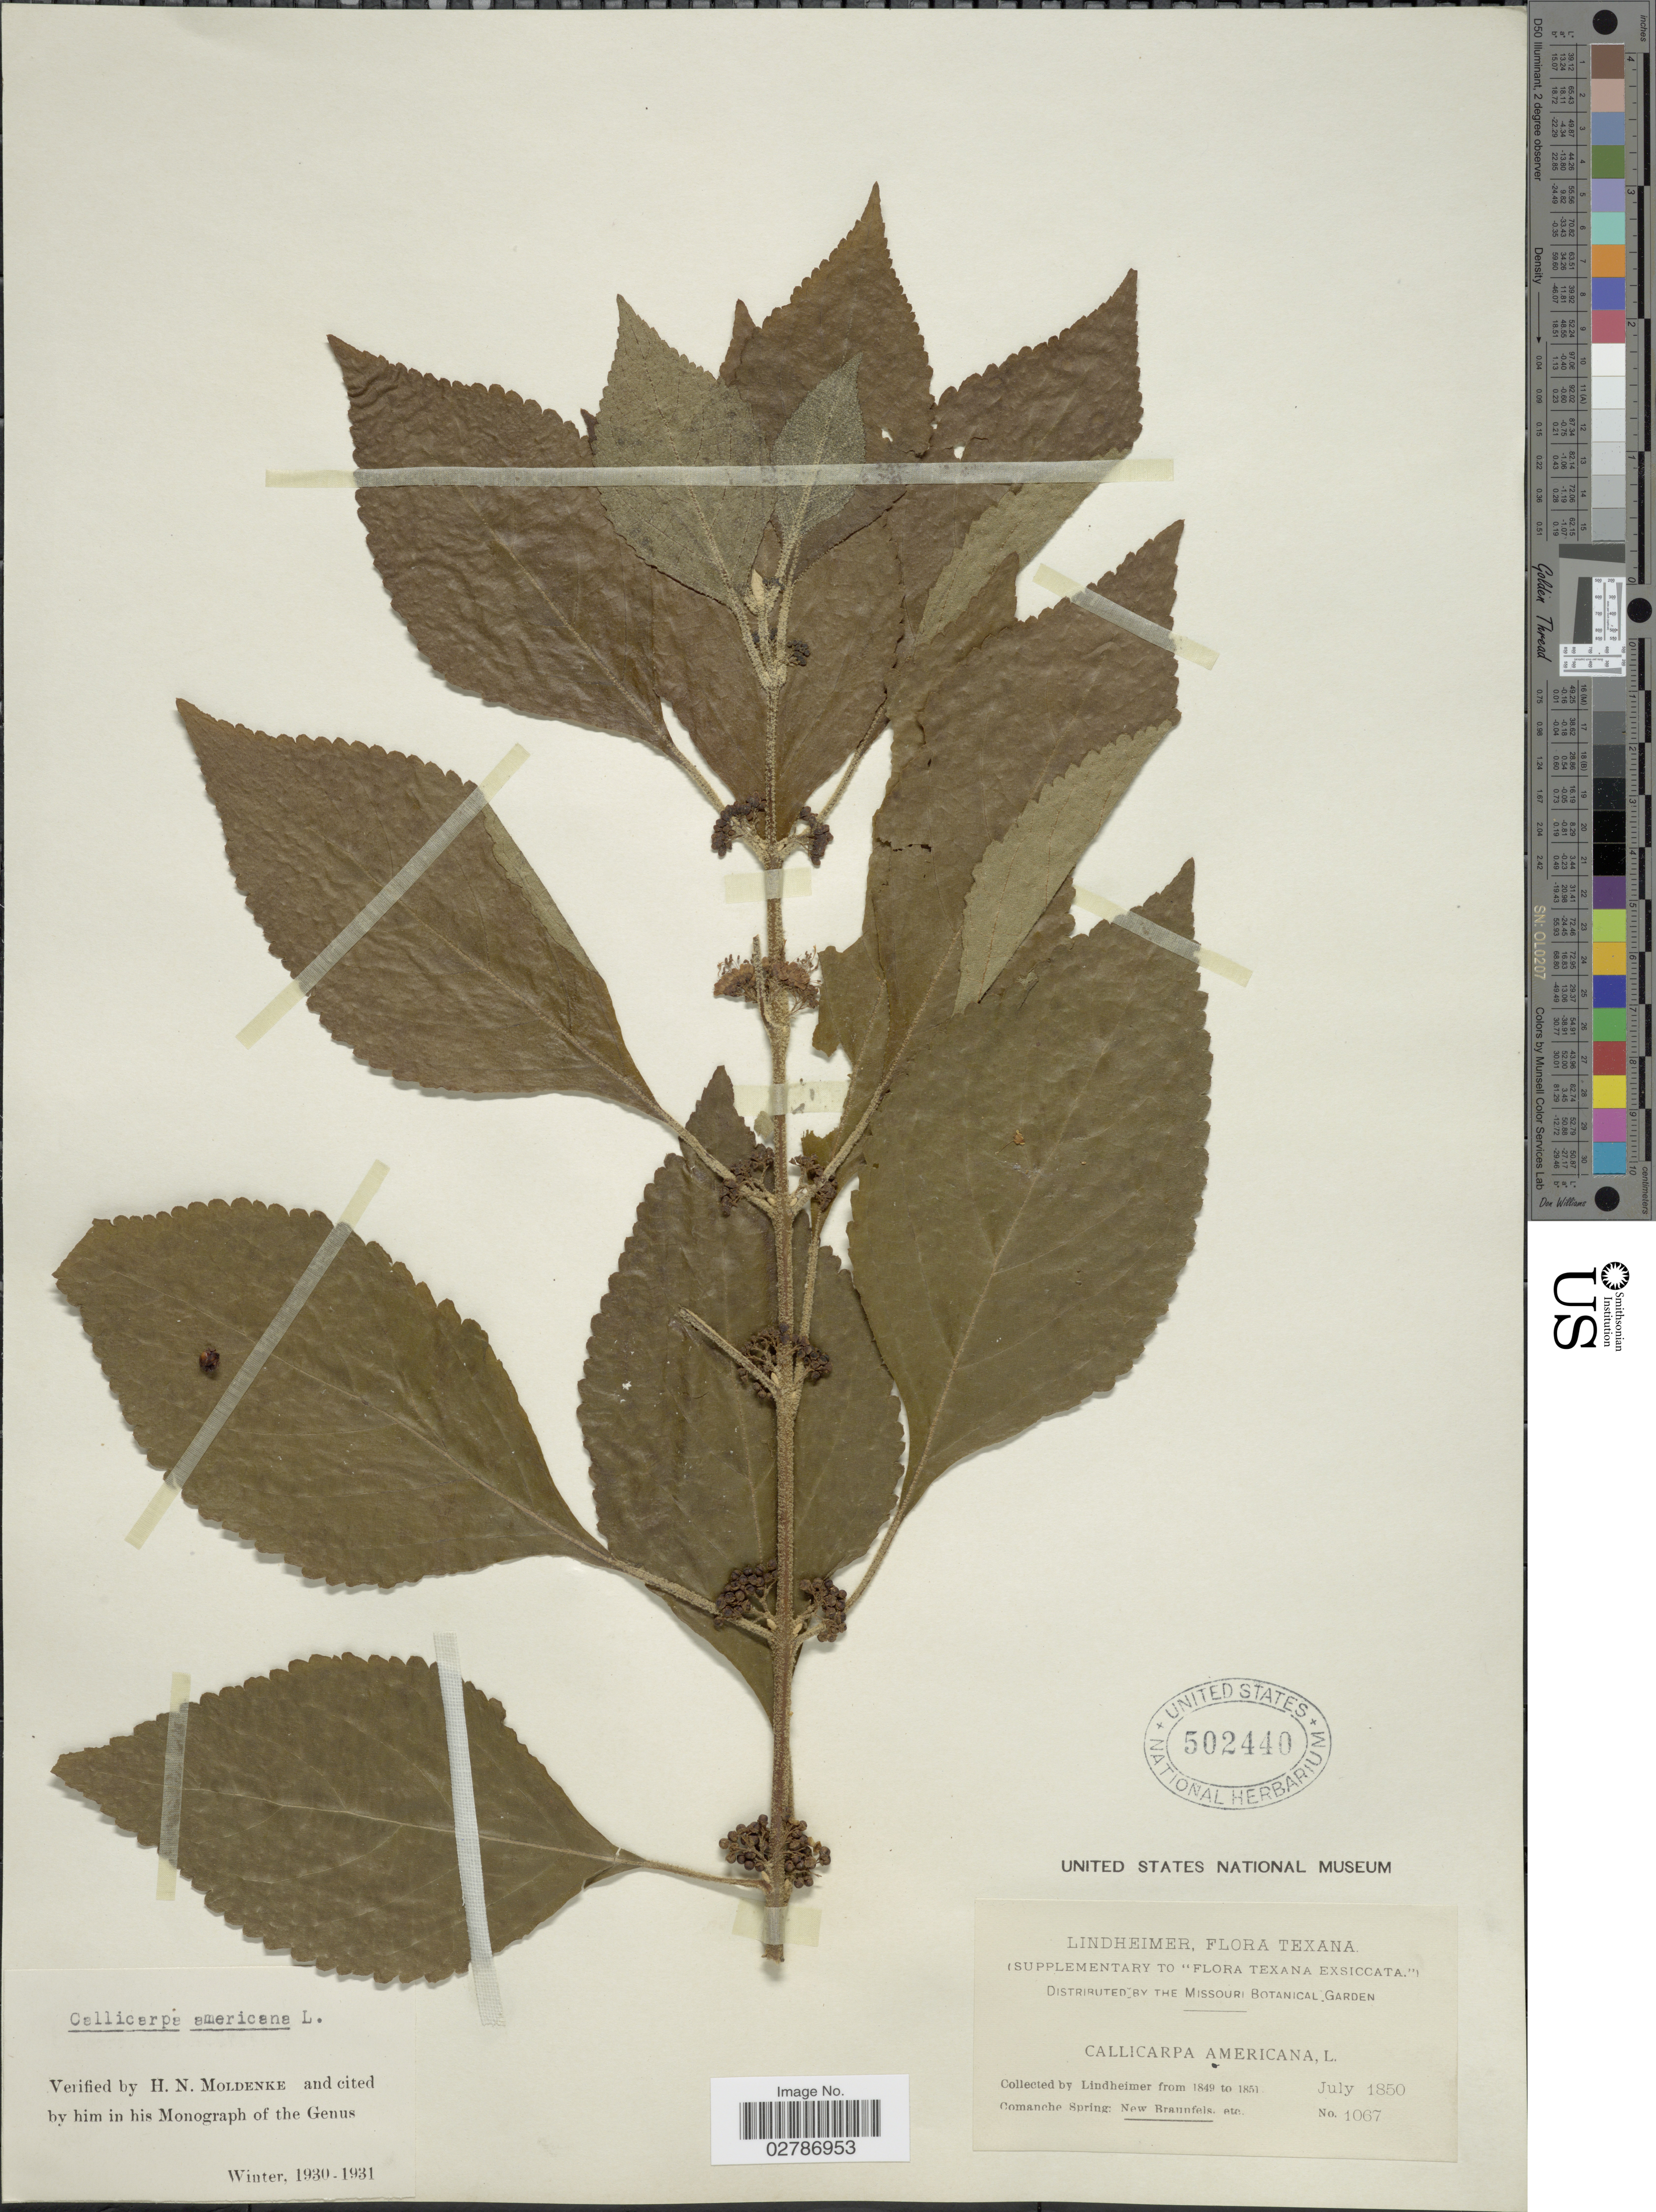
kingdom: Plantae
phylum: Tracheophyta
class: Magnoliopsida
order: Lamiales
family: Lamiaceae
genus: Callicarpa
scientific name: Callicarpa americana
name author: L.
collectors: F. Lindheimer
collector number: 1067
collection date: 1850-07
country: United States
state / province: Texas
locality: Comanche Spring: New Braunfels. etc.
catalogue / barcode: US 502440